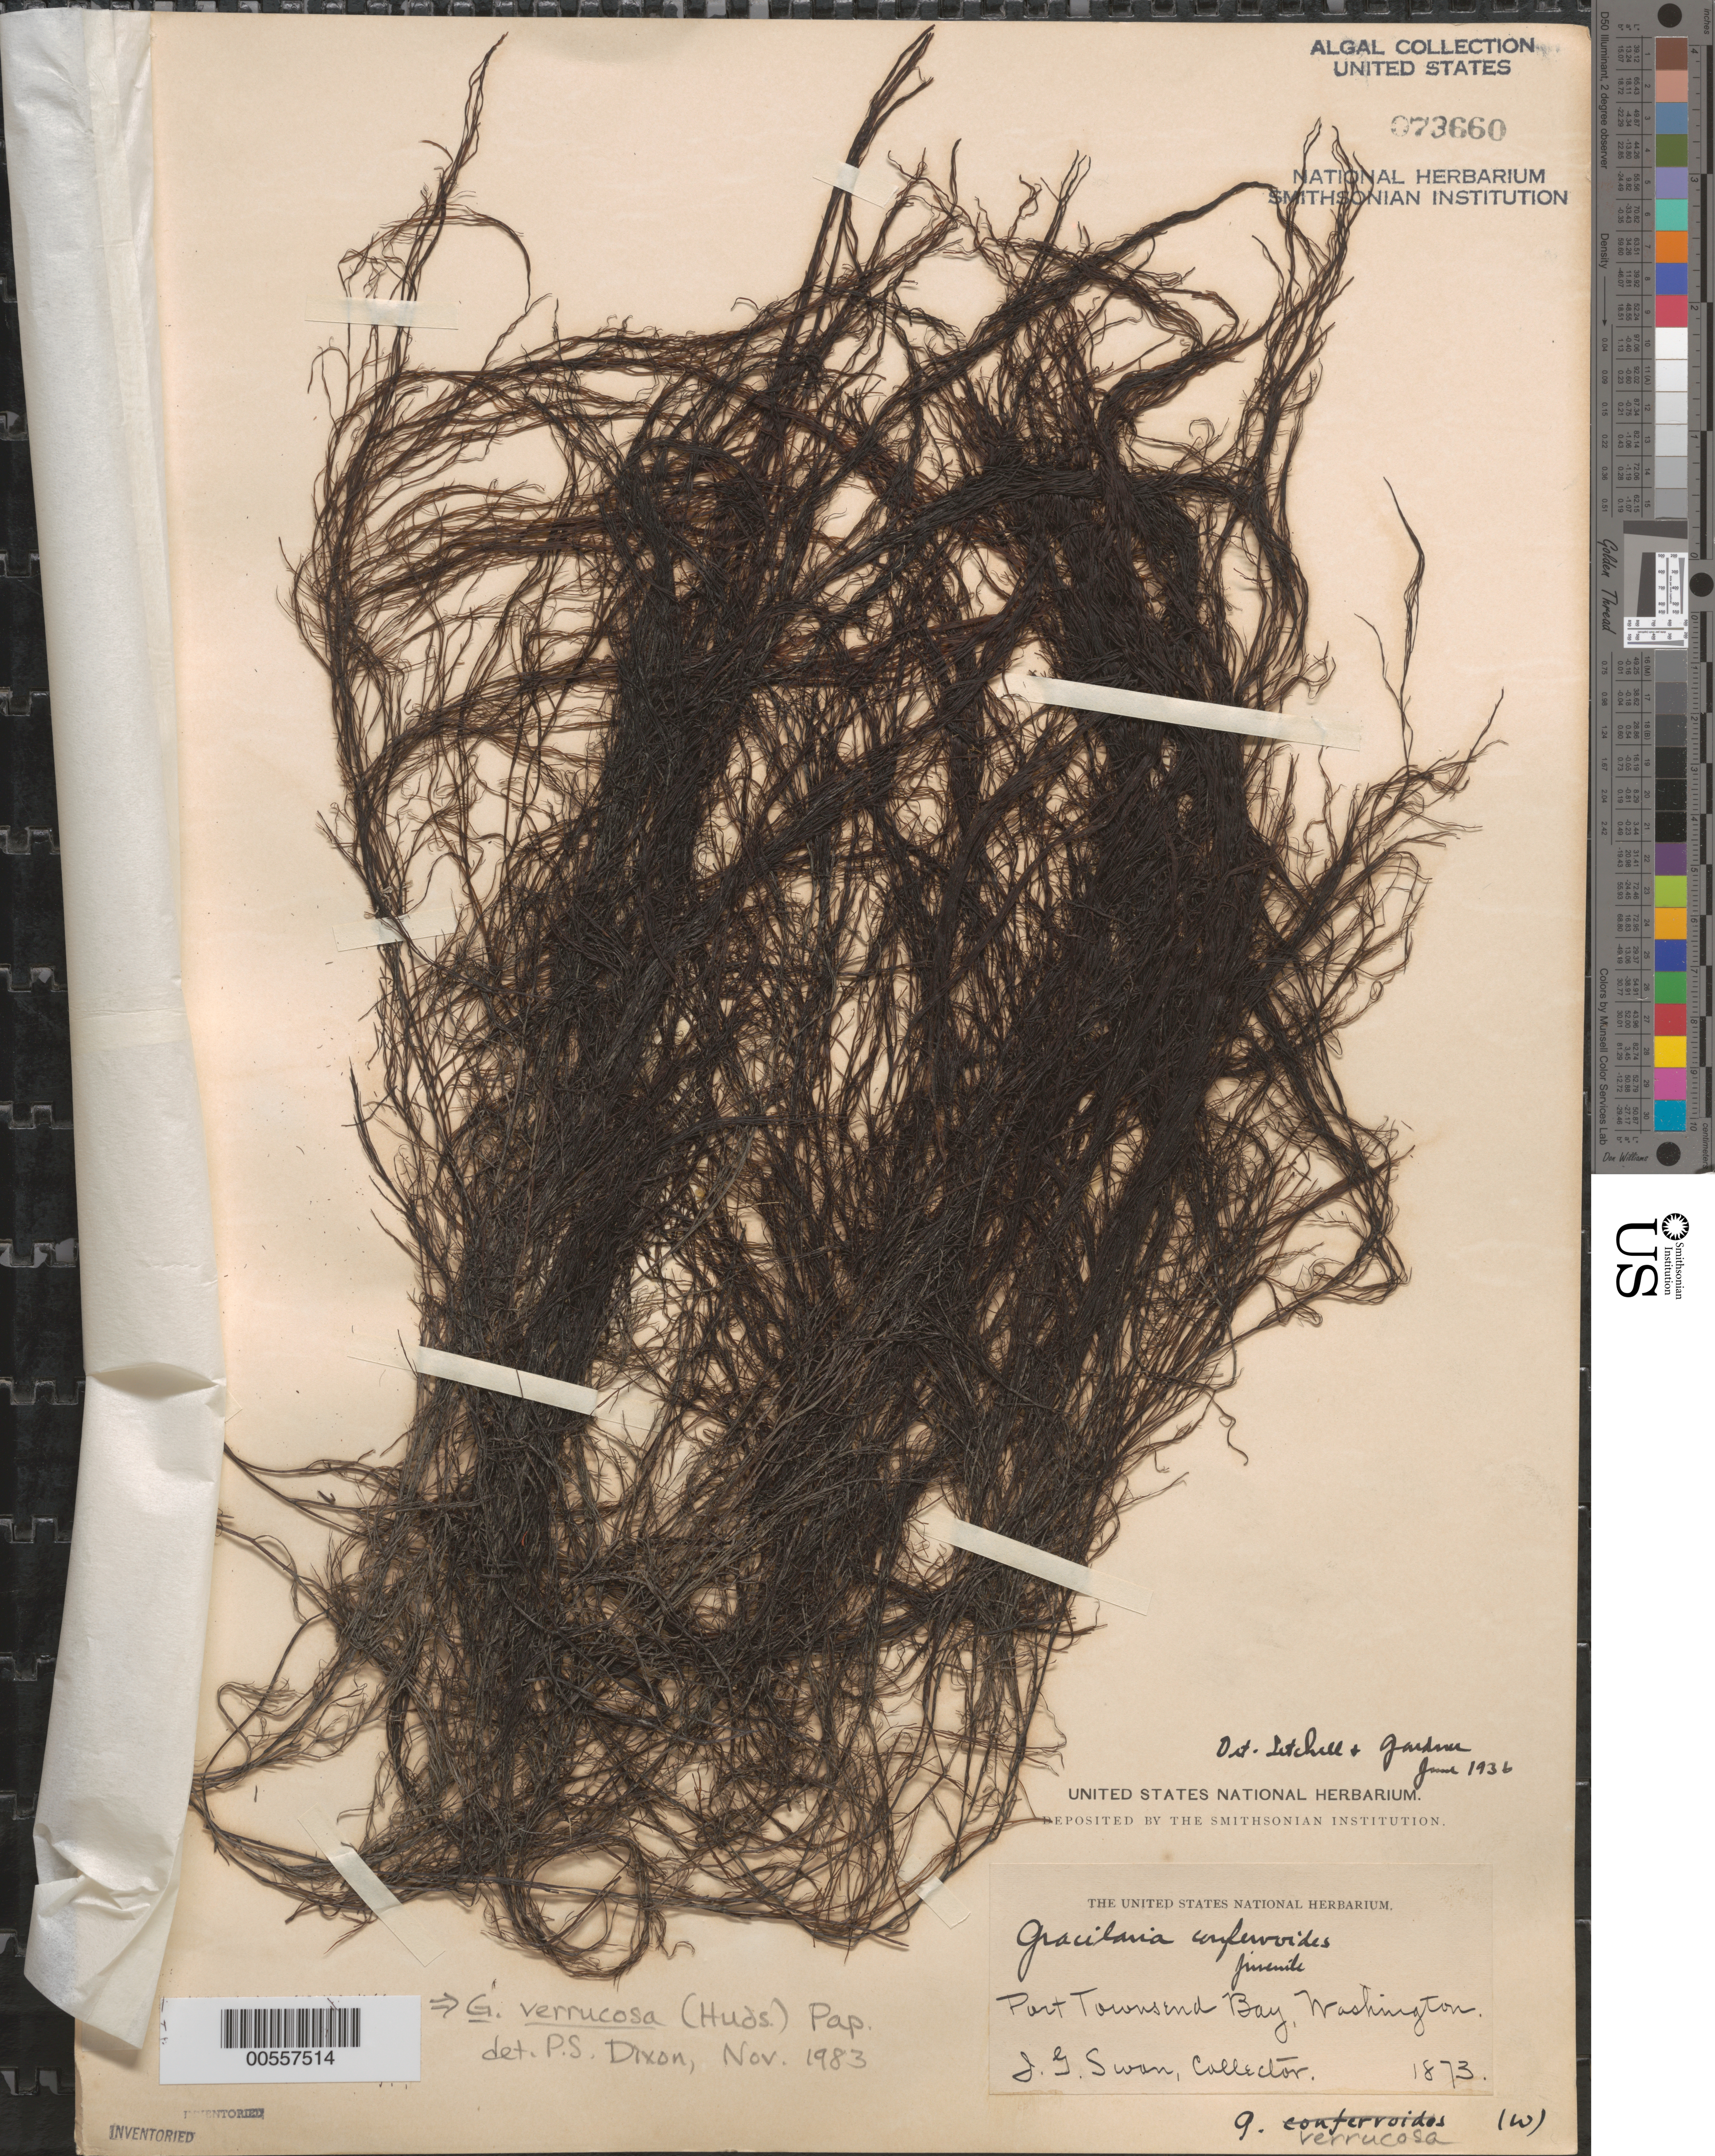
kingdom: Plantae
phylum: Rhodophyta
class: Florideophyceae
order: Gracilariales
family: Gracilariaceae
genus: Gracilariopsis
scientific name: Gracilariopsis longissima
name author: (S.G. Gmel.) Steentoft et al.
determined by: Algae name updating Project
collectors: J. Swan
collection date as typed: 1873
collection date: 1873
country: United States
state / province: Washington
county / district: Jefferson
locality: Port Townsend Bay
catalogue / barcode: US 73660